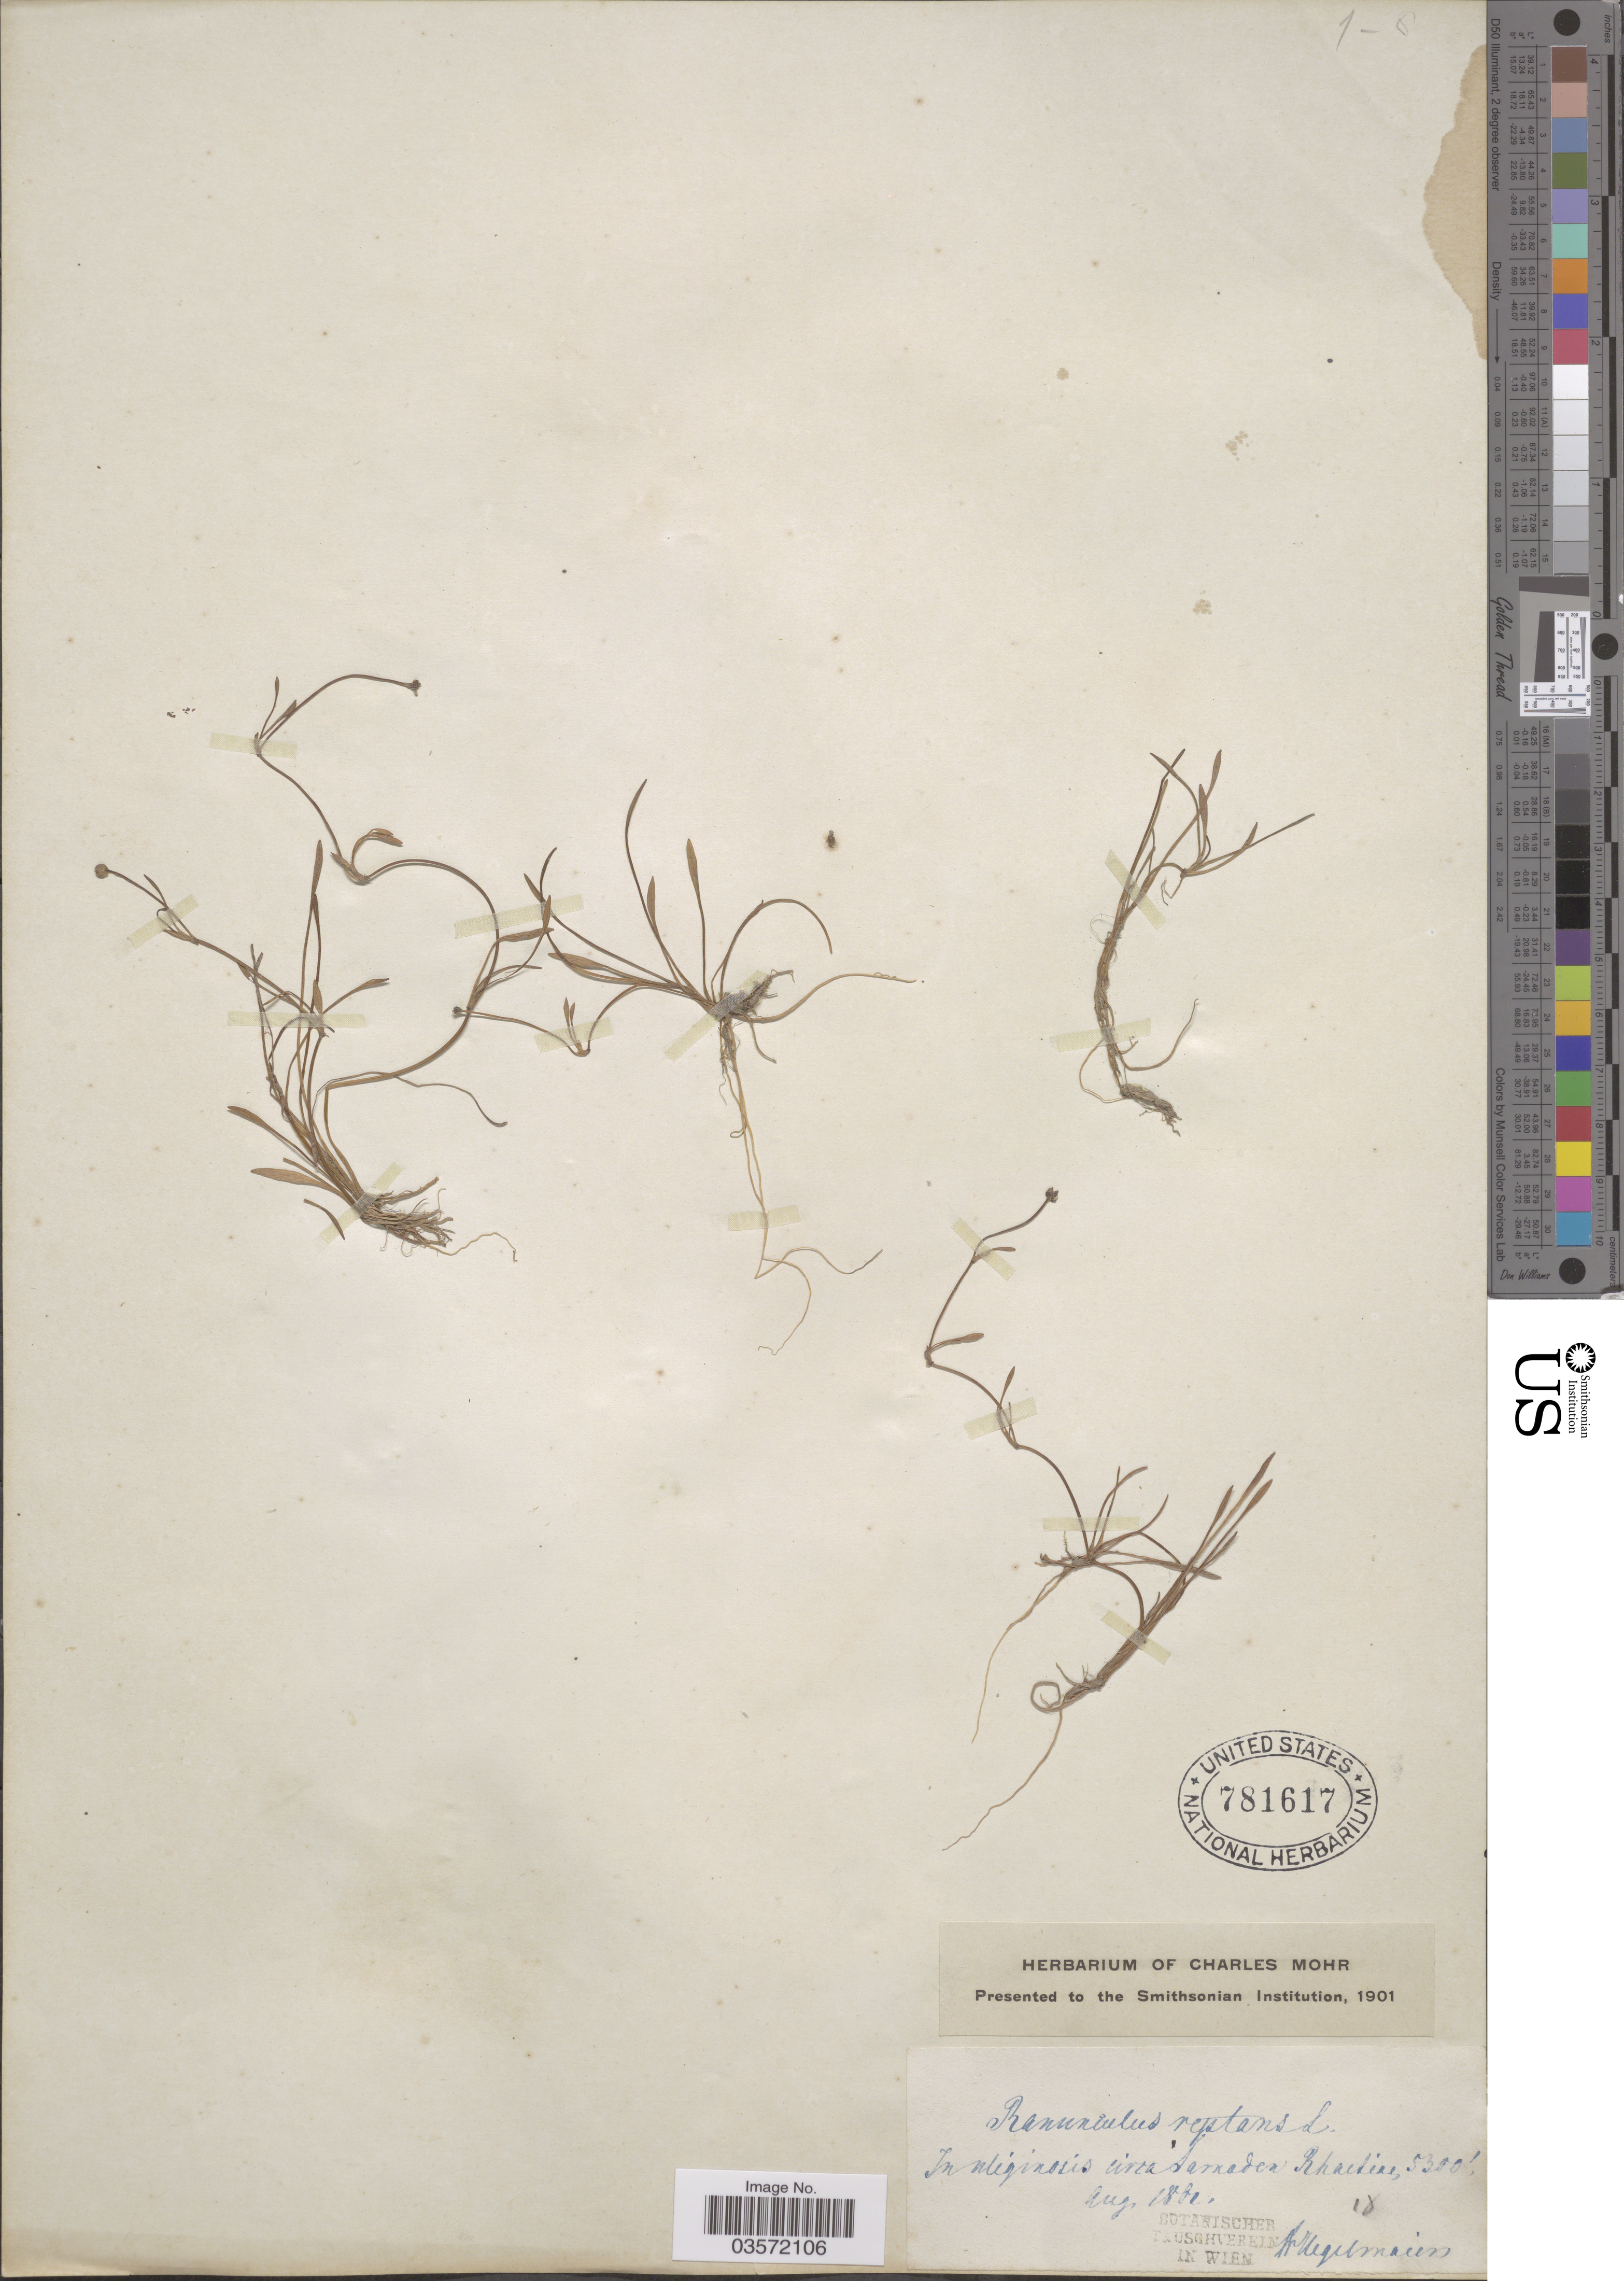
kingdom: Plantae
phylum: Tracheophyta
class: Magnoliopsida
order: Ranunculales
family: Ranunculaceae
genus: Ranunculus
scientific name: Ranunculus repens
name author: L.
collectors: -. Hegelmaier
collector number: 18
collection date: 1882-08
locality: In uliginosis circa Sarnaden Rhachere. [interpreted]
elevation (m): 1615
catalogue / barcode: US 781617